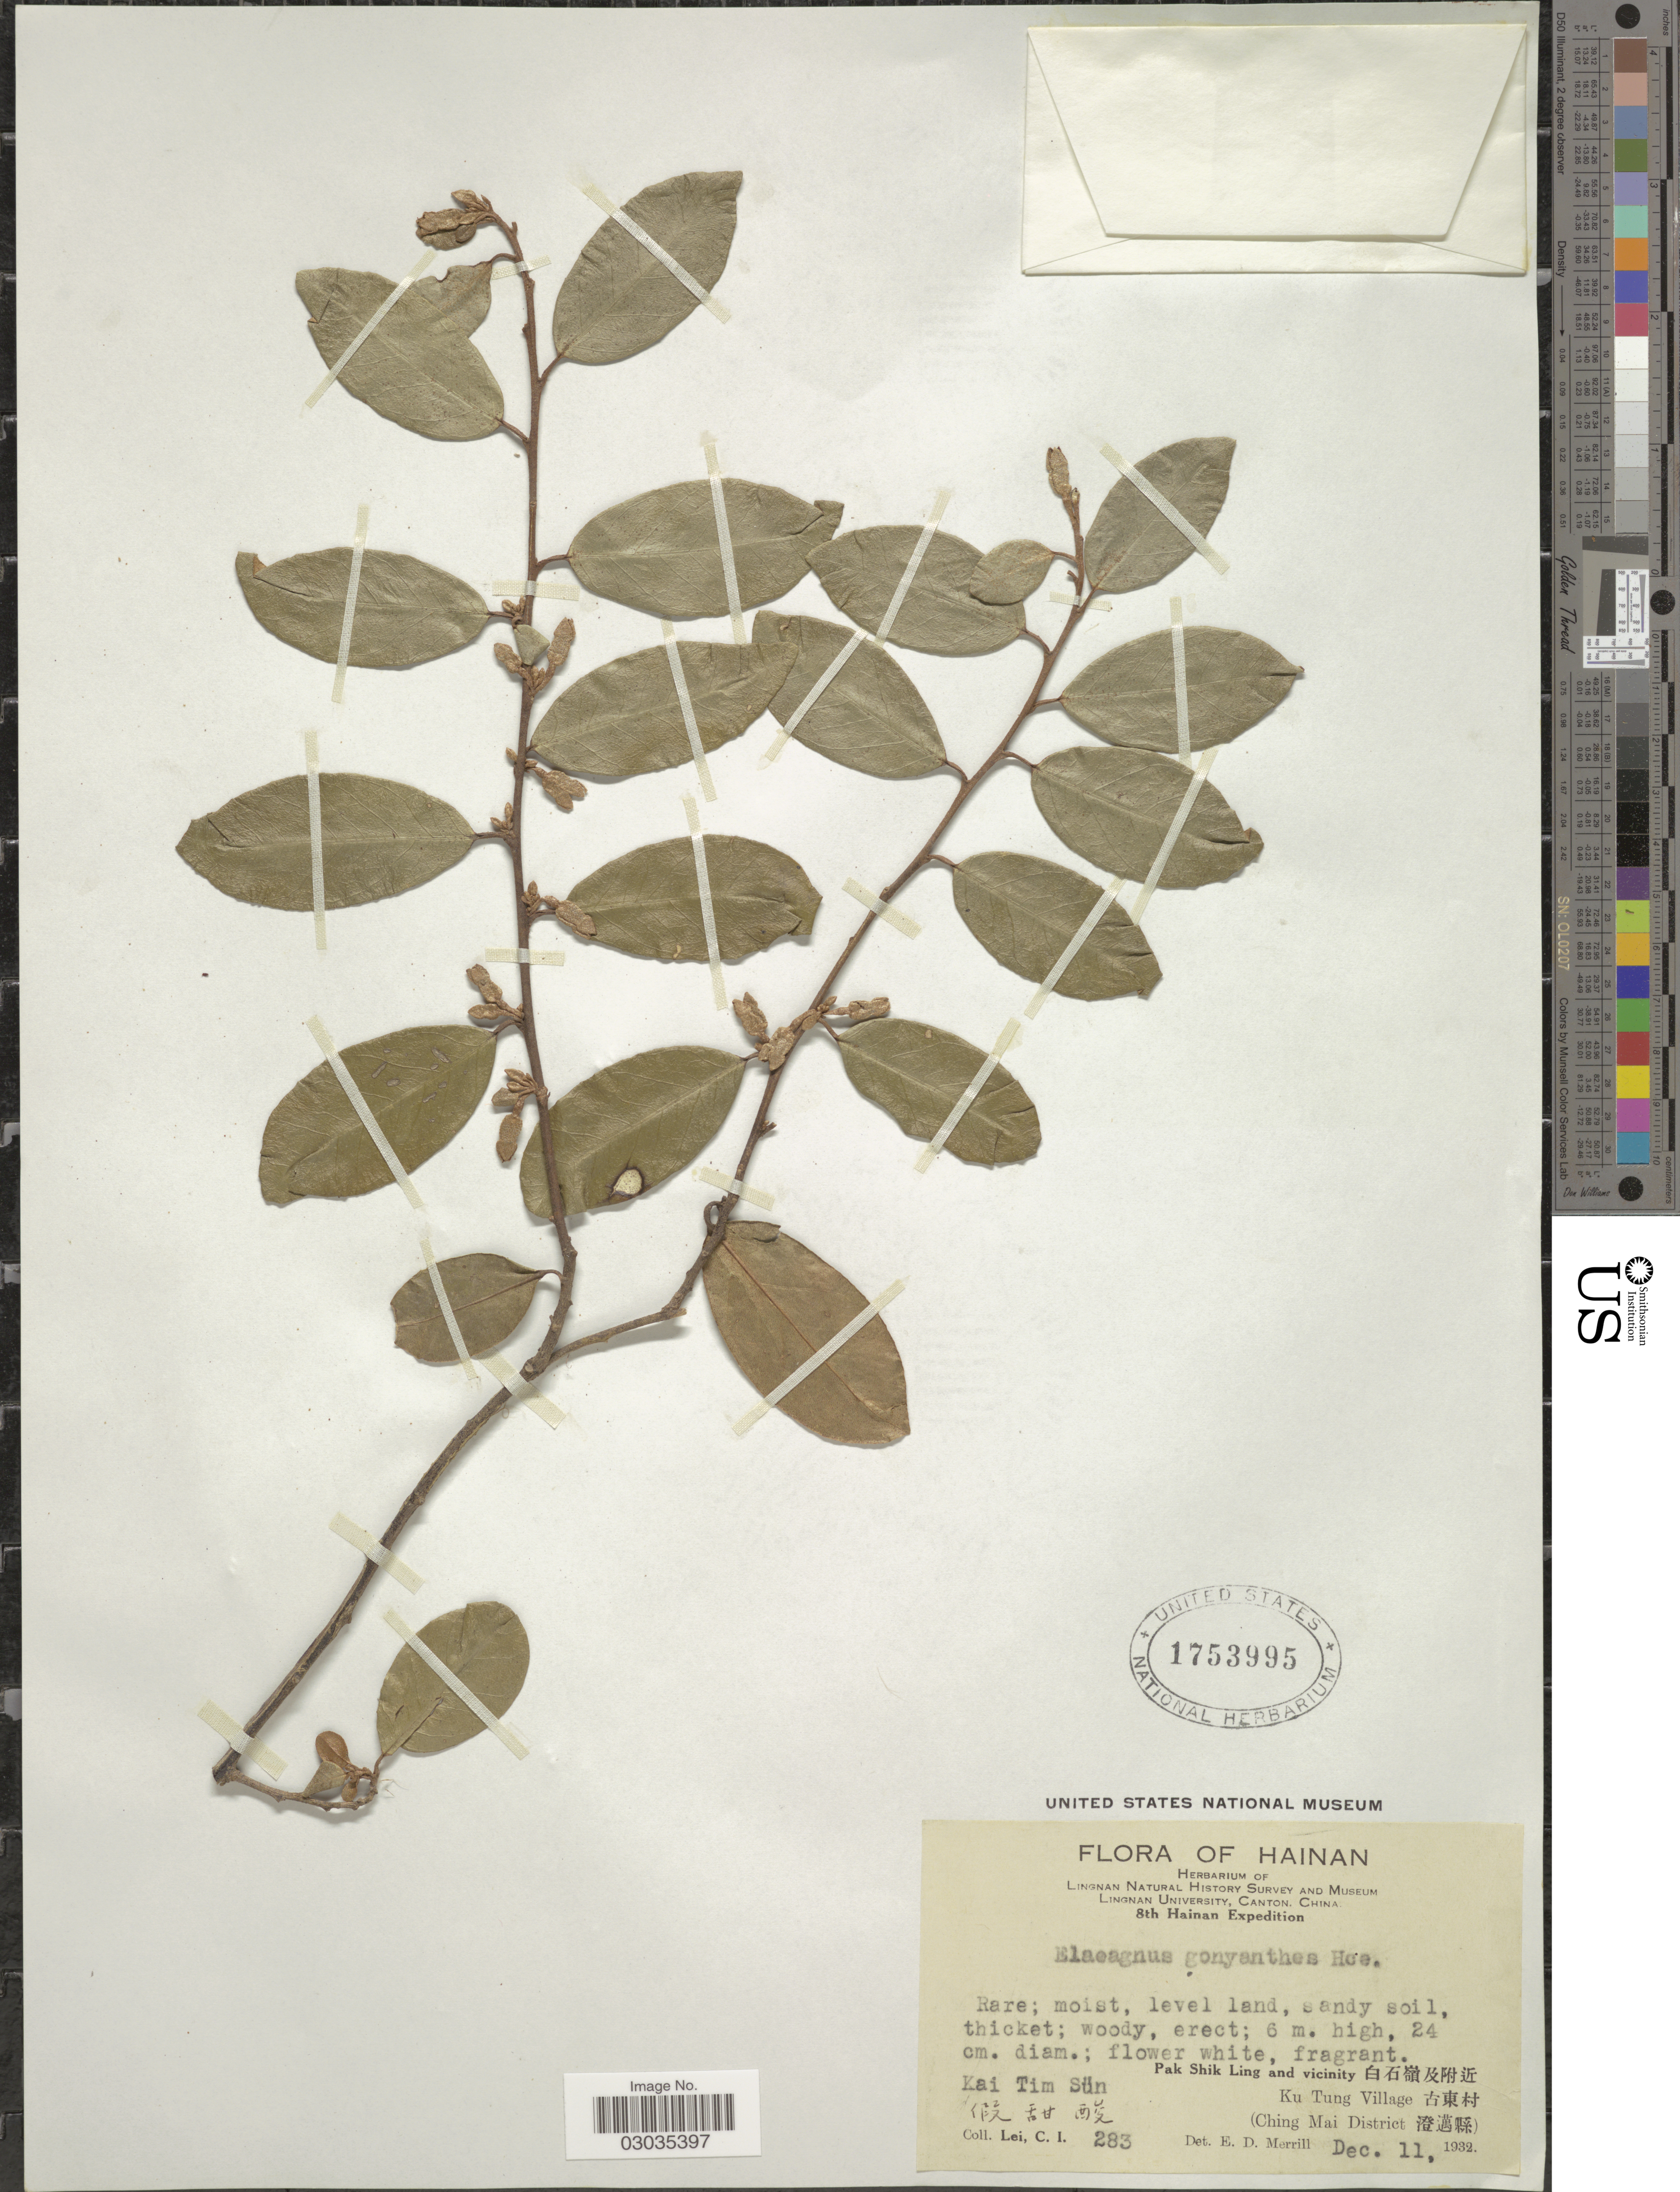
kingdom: Plantae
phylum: Tracheophyta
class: Magnoliopsida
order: Rosales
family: Elaeagnaceae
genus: Elaeagnus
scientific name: Elaeagnus gonyanthes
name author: Benth.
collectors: C. I. Lei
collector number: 283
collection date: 1932-12-11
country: China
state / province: Hainan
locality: Pak Shik Ling and vicinity, Kai Tim Sün, Ku Tung Village, (Ching Mai District)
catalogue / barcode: US 1753995